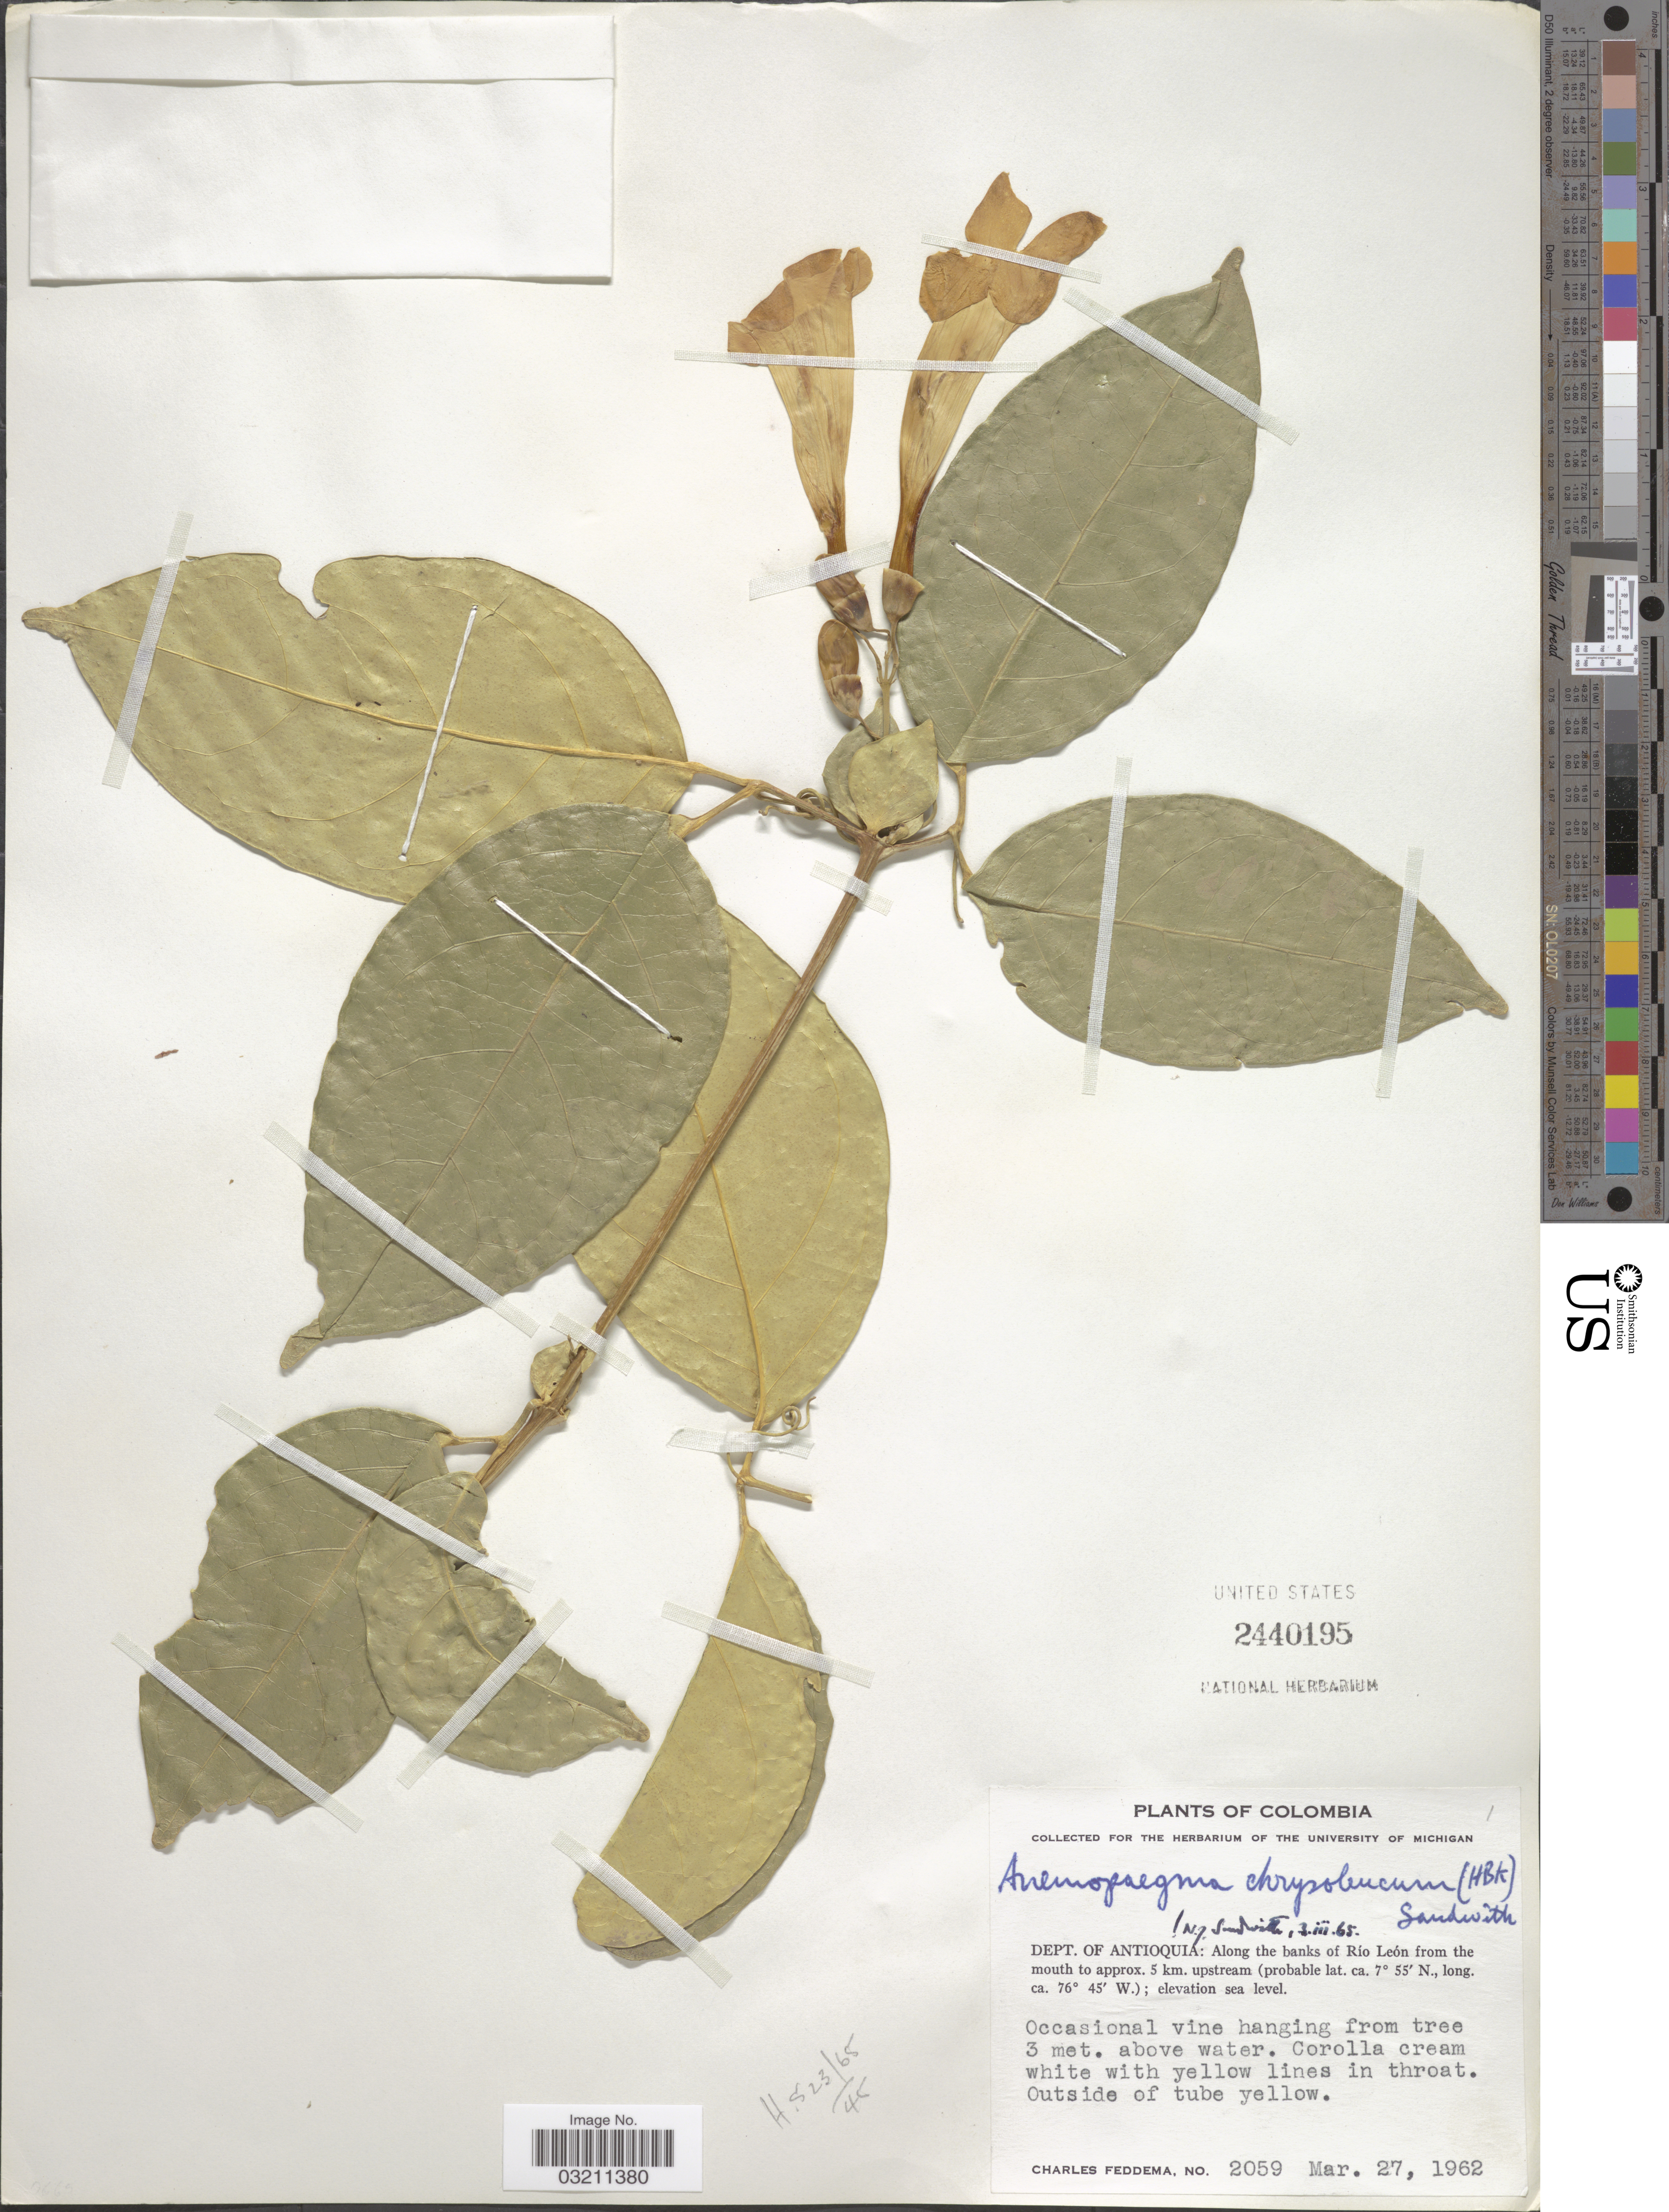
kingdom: Plantae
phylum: Tracheophyta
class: Magnoliopsida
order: Lamiales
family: Bignoniaceae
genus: Anemopaegma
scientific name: Anemopaegma chrysoleucum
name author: (Kunth) Sandwith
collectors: C. Feddema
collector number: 2059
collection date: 1962-03-27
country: Colombia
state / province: Antioquia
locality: Dept. of Antioquia: Along the banks of Río León from the mouth to approx. 5 km. upstream.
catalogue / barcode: US 2440195